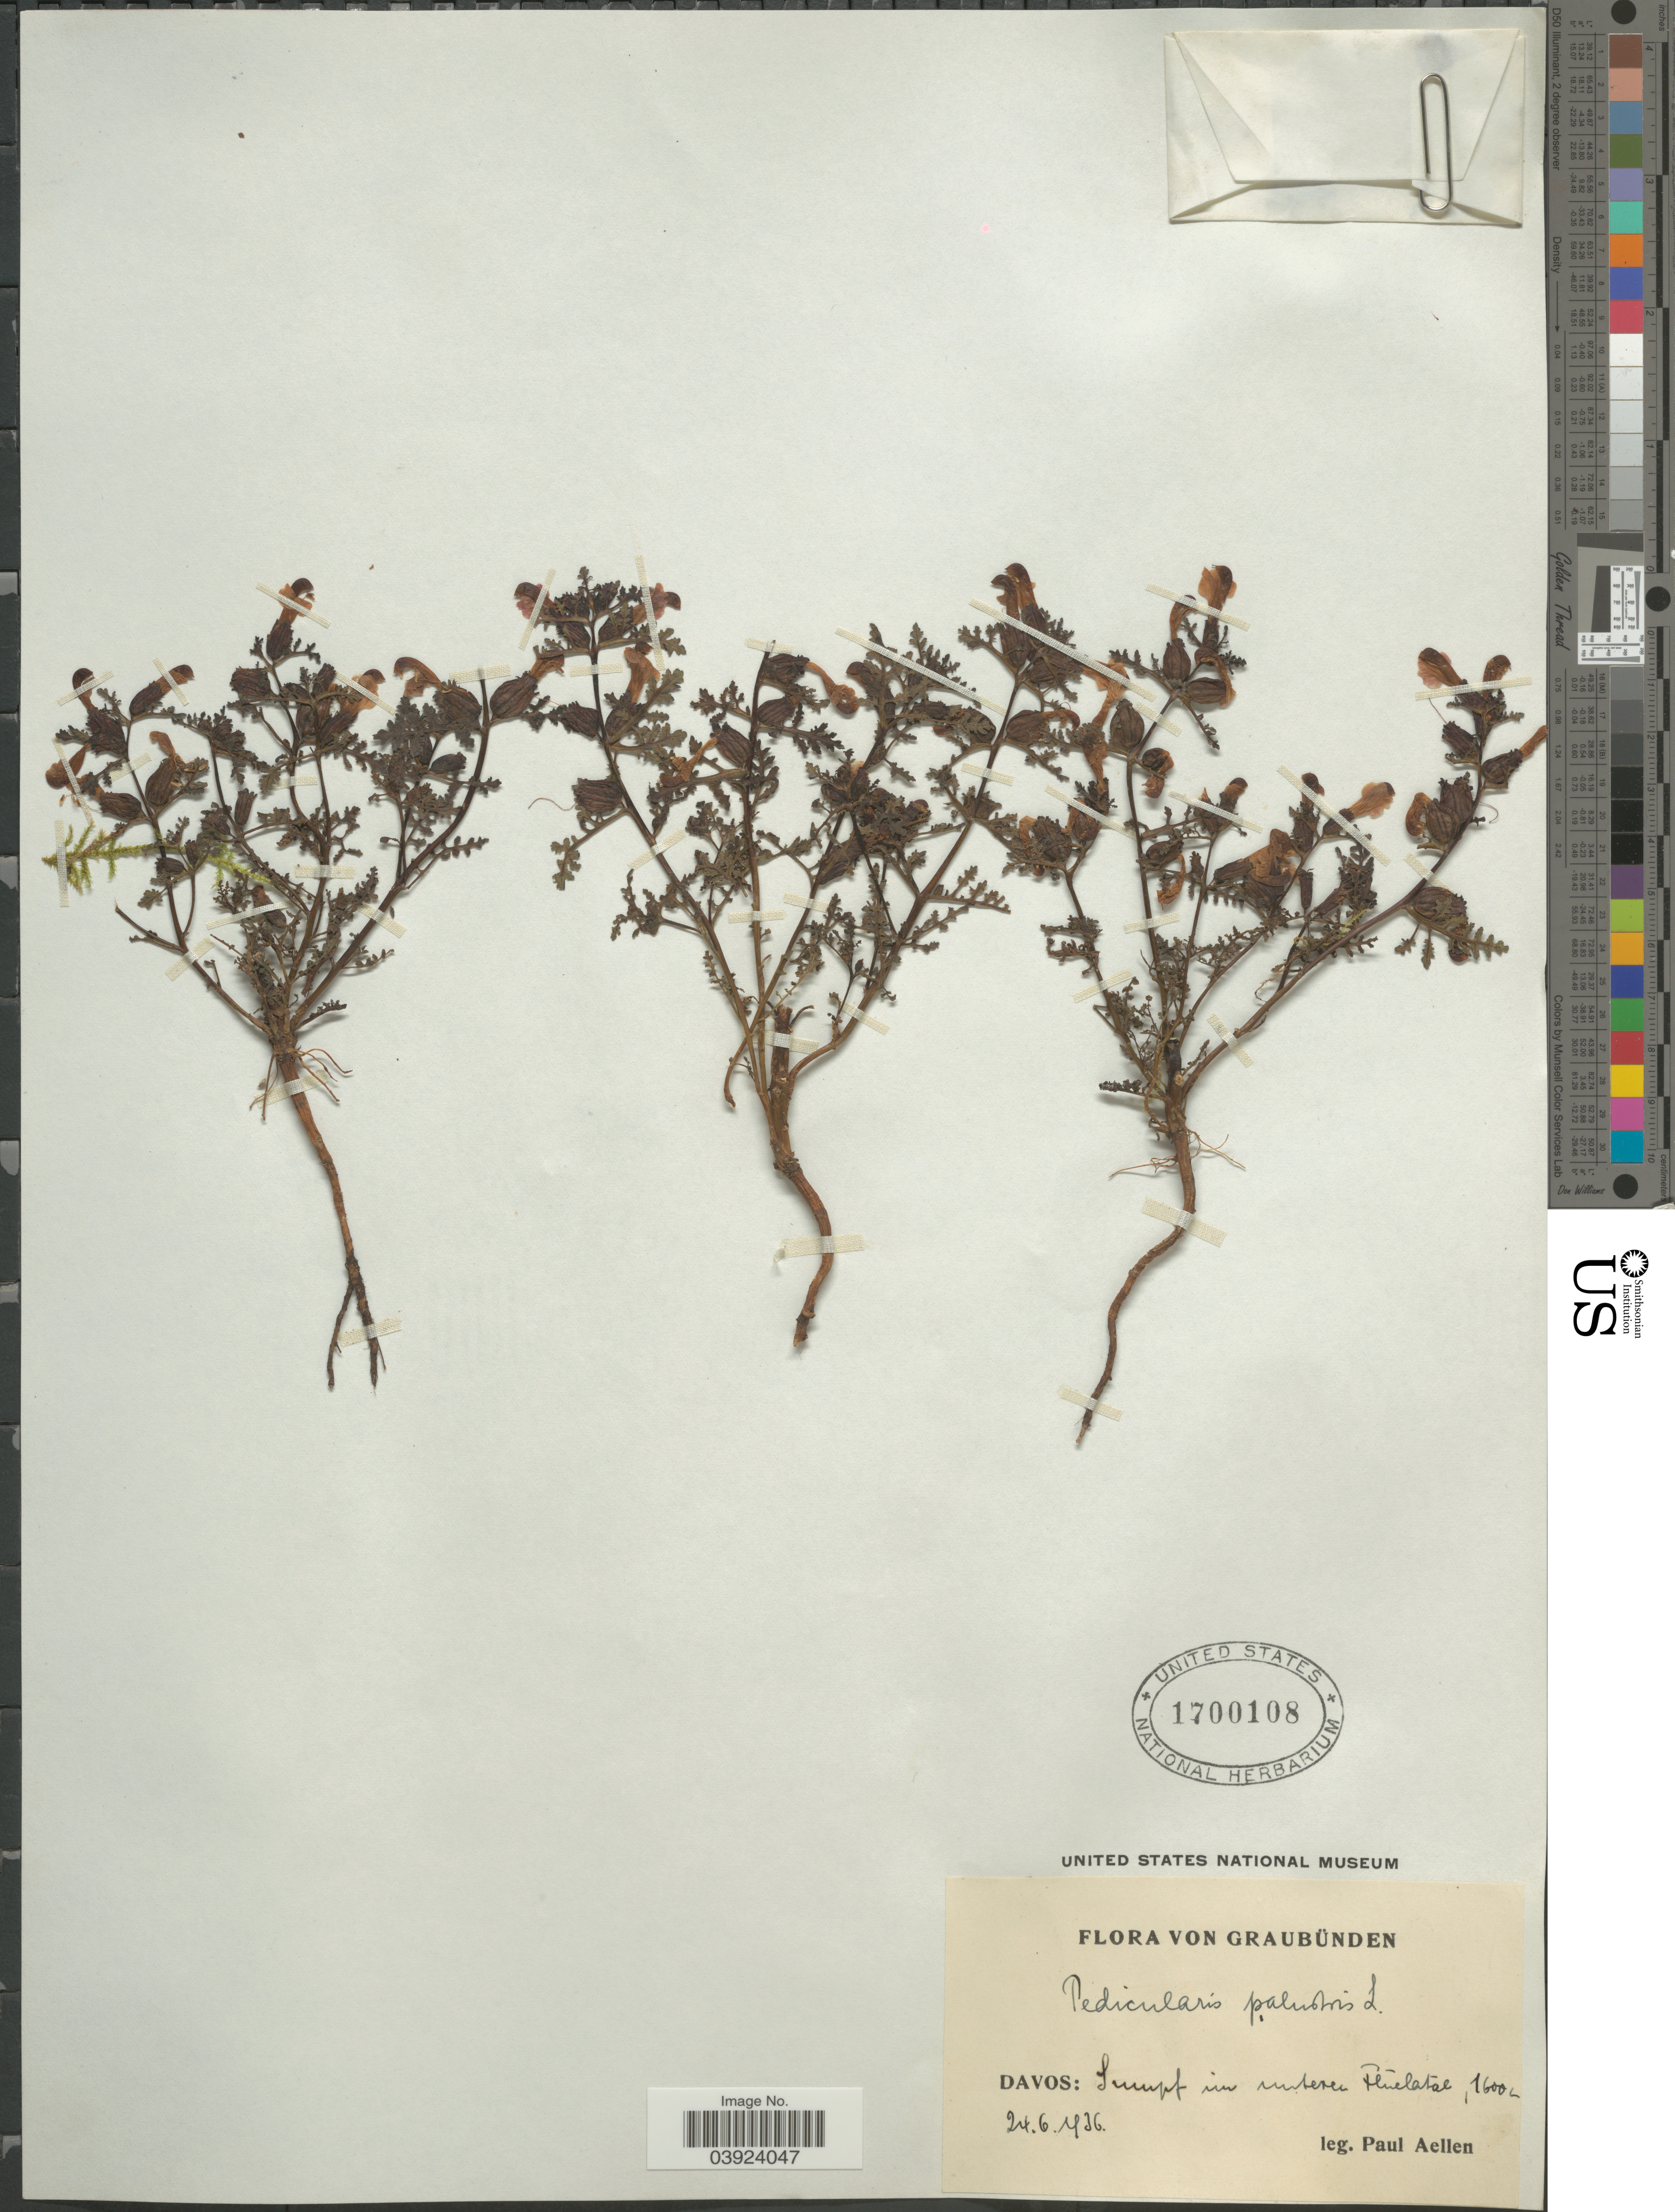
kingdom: Plantae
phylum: Tracheophyta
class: Magnoliopsida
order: Lamiales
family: Orobanchaceae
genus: Pedicularis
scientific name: Pedicularis palustris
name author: L.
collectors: P. Aellen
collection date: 1936-06-24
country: Switzerland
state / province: Graubunden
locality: Davos: Sumpt im unteren Fluelatae.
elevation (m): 1600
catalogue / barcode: US 1700108